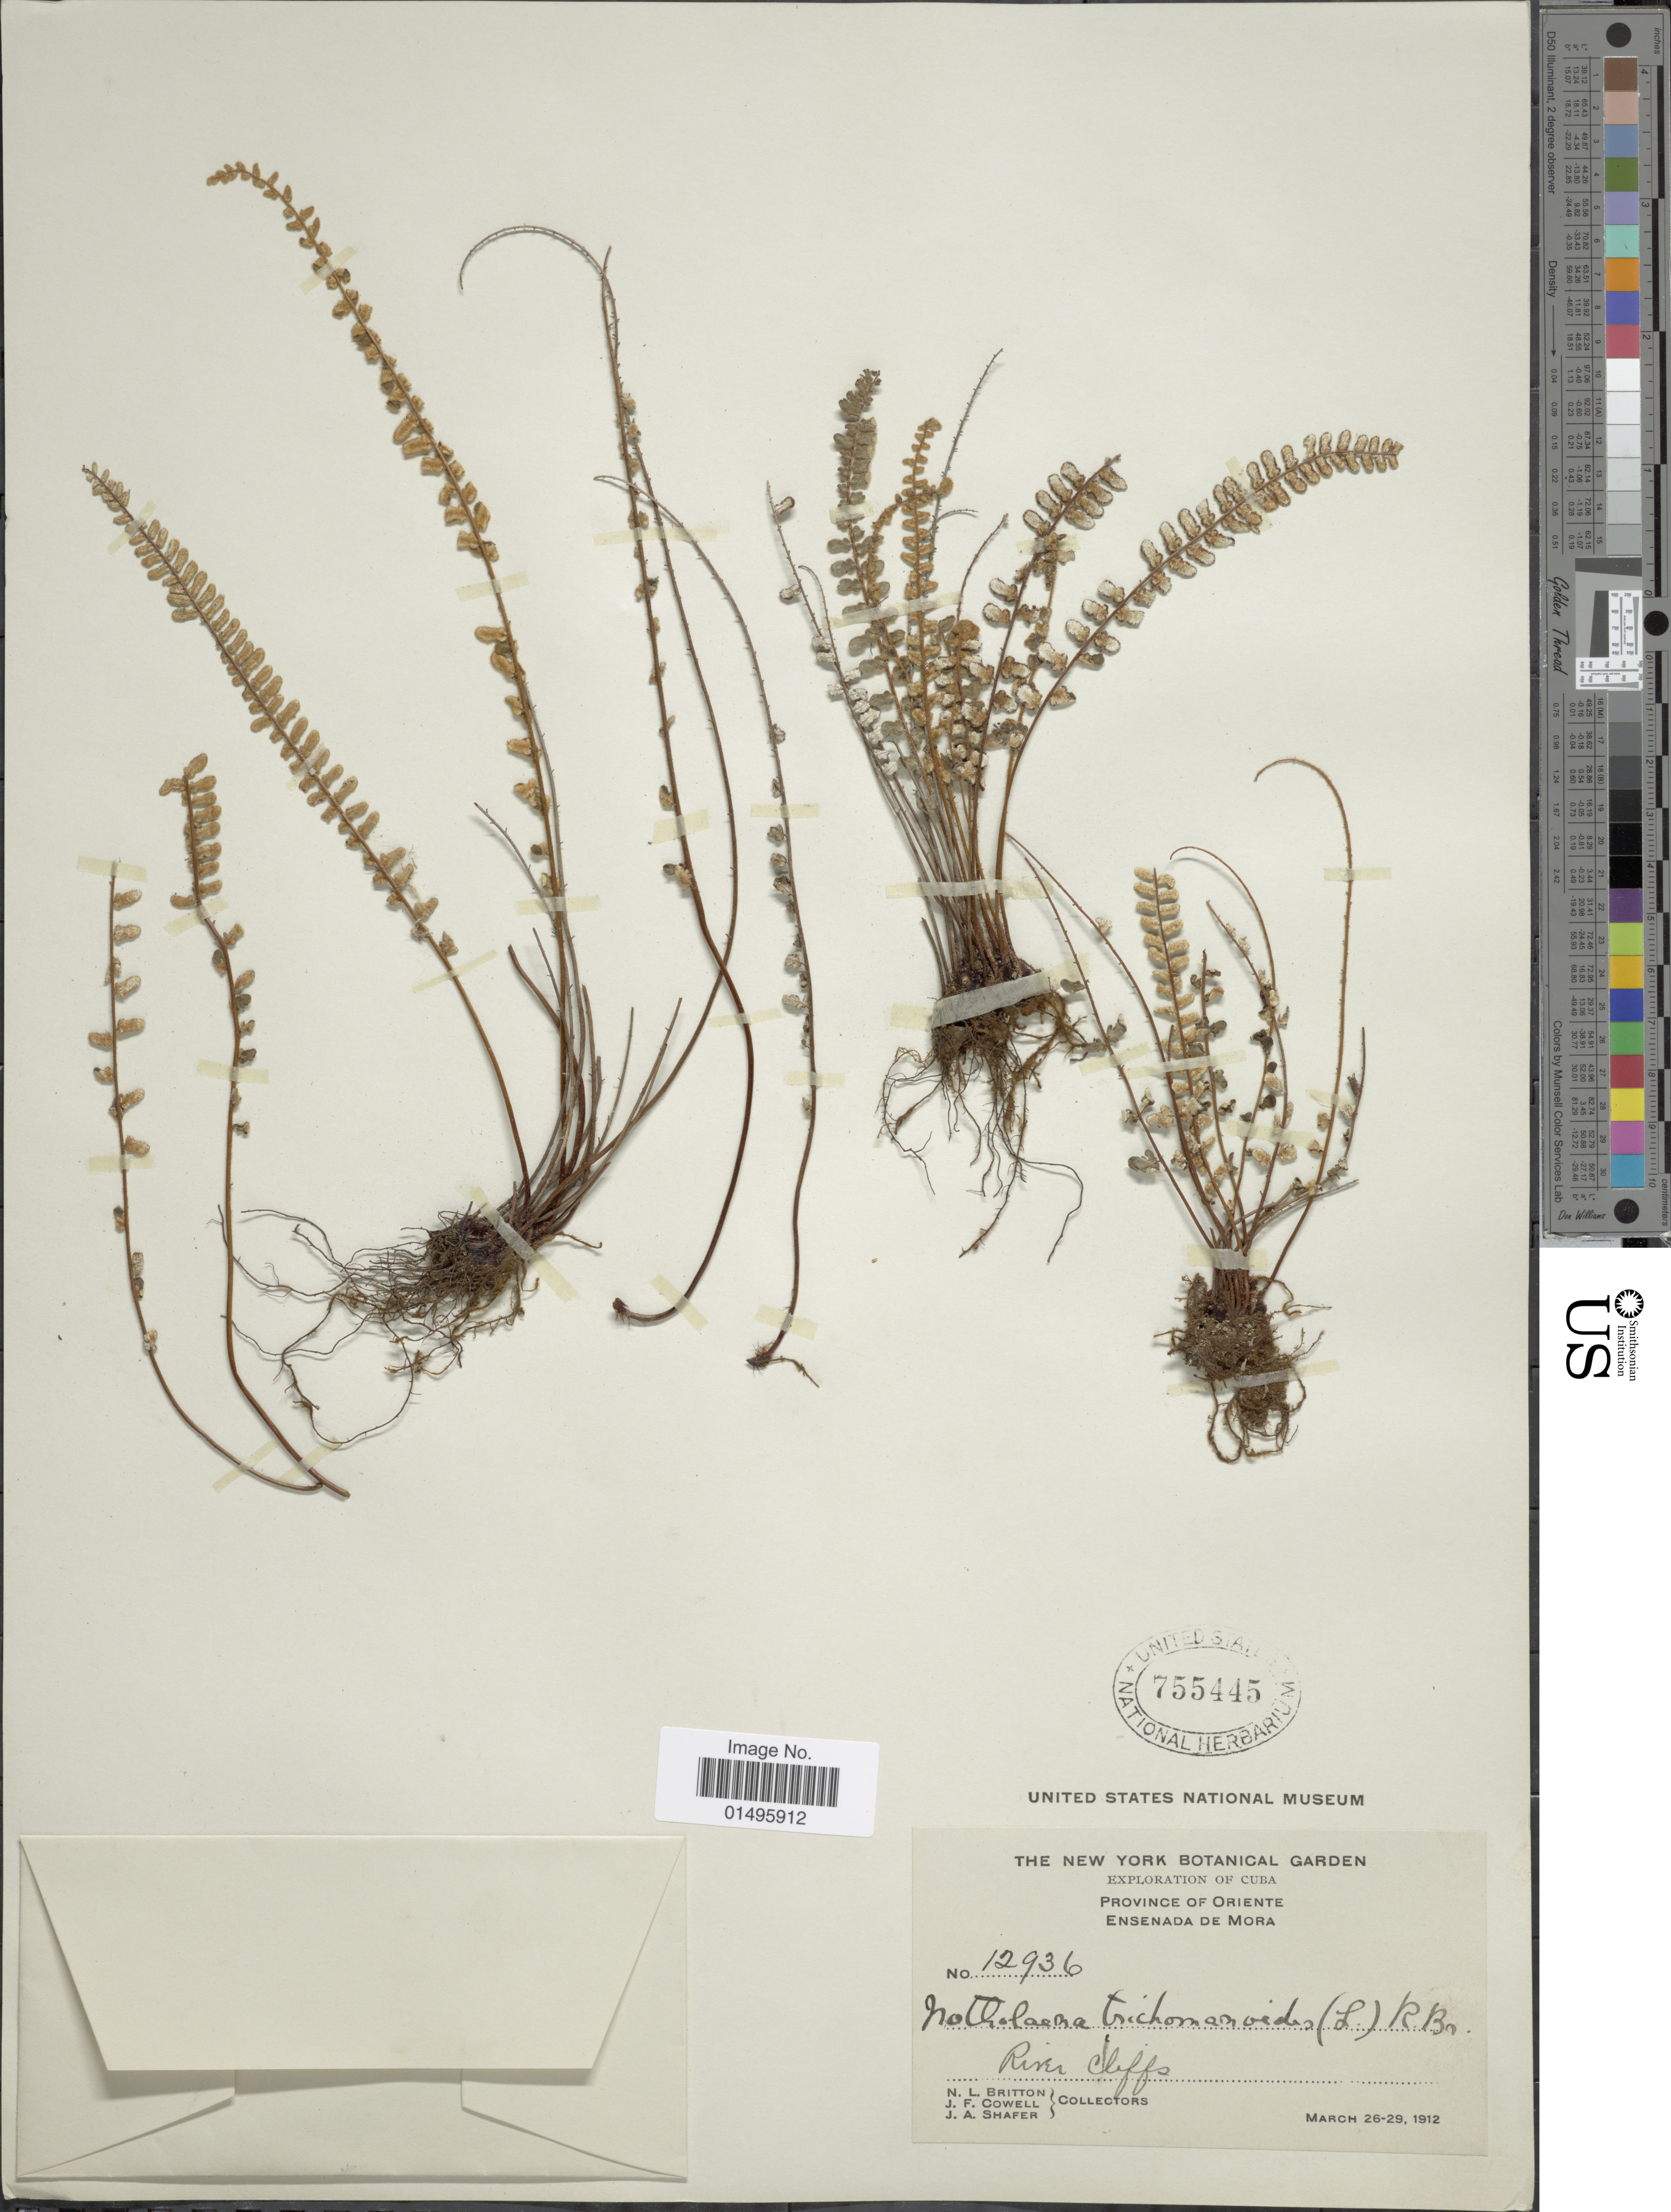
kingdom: Plantae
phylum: Tracheophyta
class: Polypodiopsida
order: Polypodiales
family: Pteridaceae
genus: Notholaena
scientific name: Notholaena trichomanoides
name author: (L.) Desv.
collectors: N. Britton, J. F. Cowell & J. A. Shafer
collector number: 12936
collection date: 1912-03-26/1912-03-29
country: Cuba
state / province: Oriente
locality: Cuba, Ensenada de Mora, river cliffs.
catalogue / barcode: US 755445